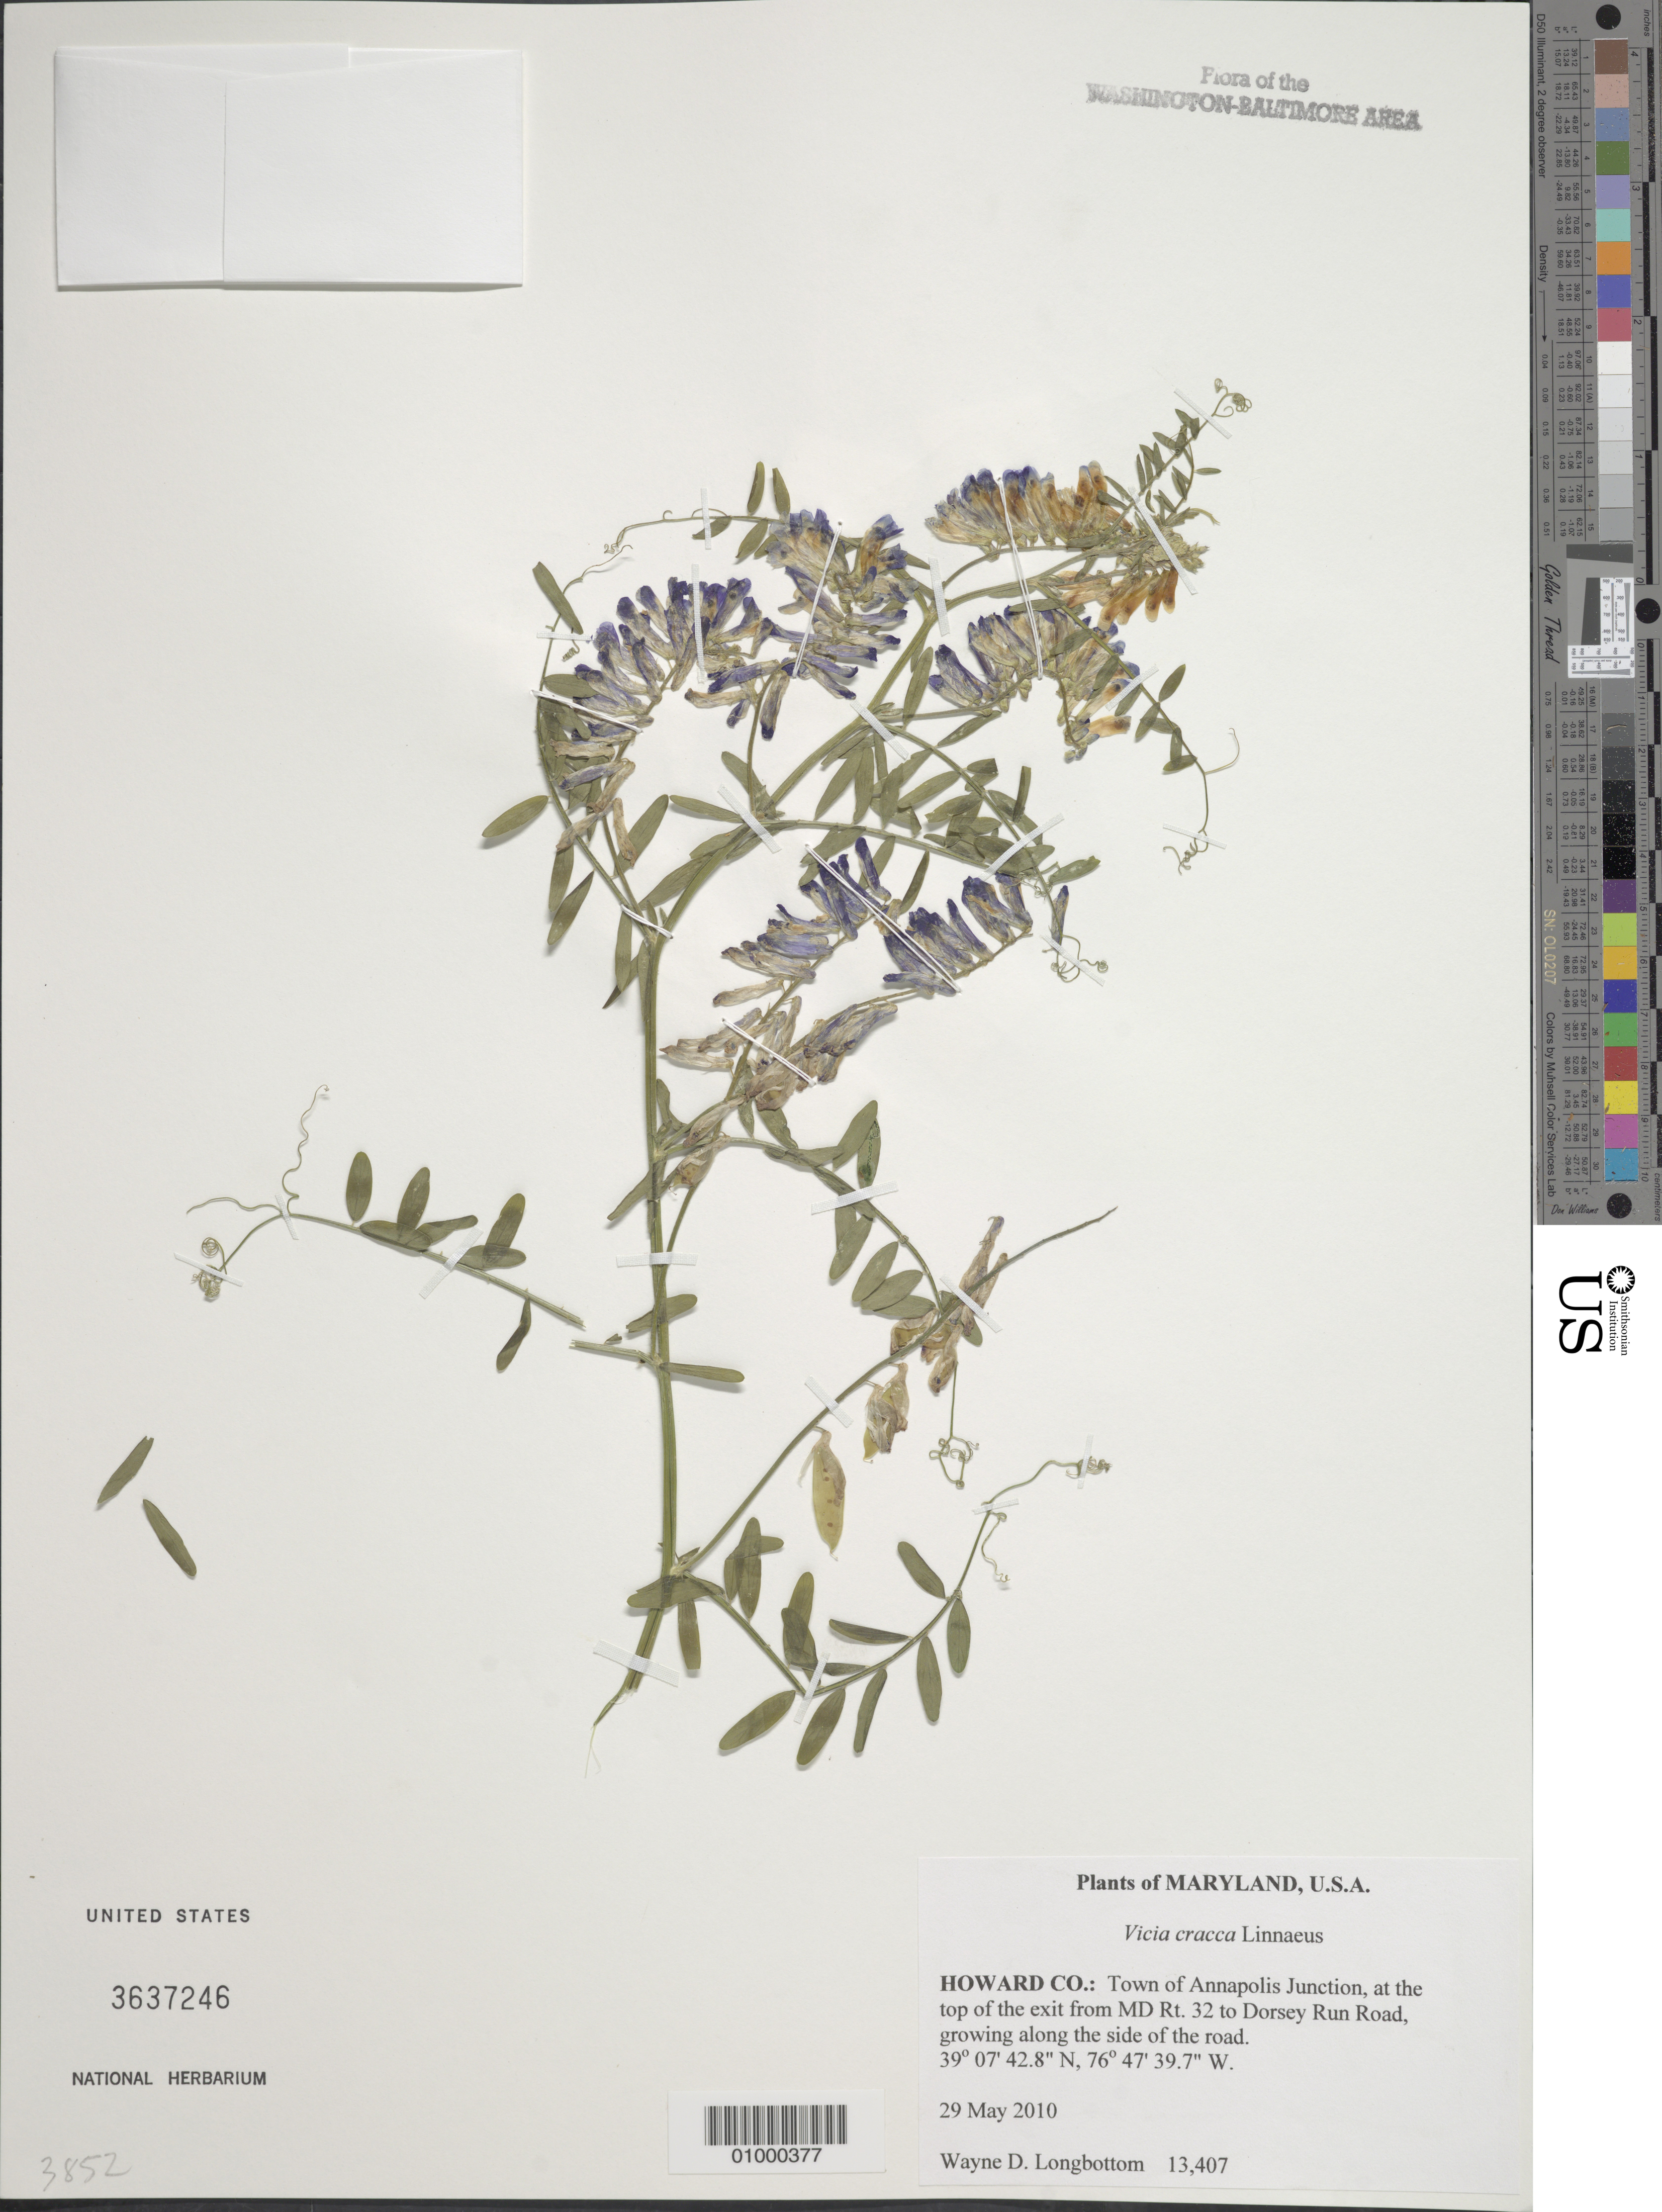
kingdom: Plantae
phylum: Tracheophyta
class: Magnoliopsida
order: Fabales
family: Fabaceae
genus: Vicia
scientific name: Vicia cracca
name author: L.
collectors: W. D. Longbottom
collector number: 13407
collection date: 2010-05-29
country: United States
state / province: Maryland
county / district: Anne Arundel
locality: Town of Annapolis Junction, at the top of the exit from MD Rt. 32 to Dorsey Run Road, growing along the side of the road.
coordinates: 39 07 42.8 N, 76 47 39.7 W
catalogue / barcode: US 3637246